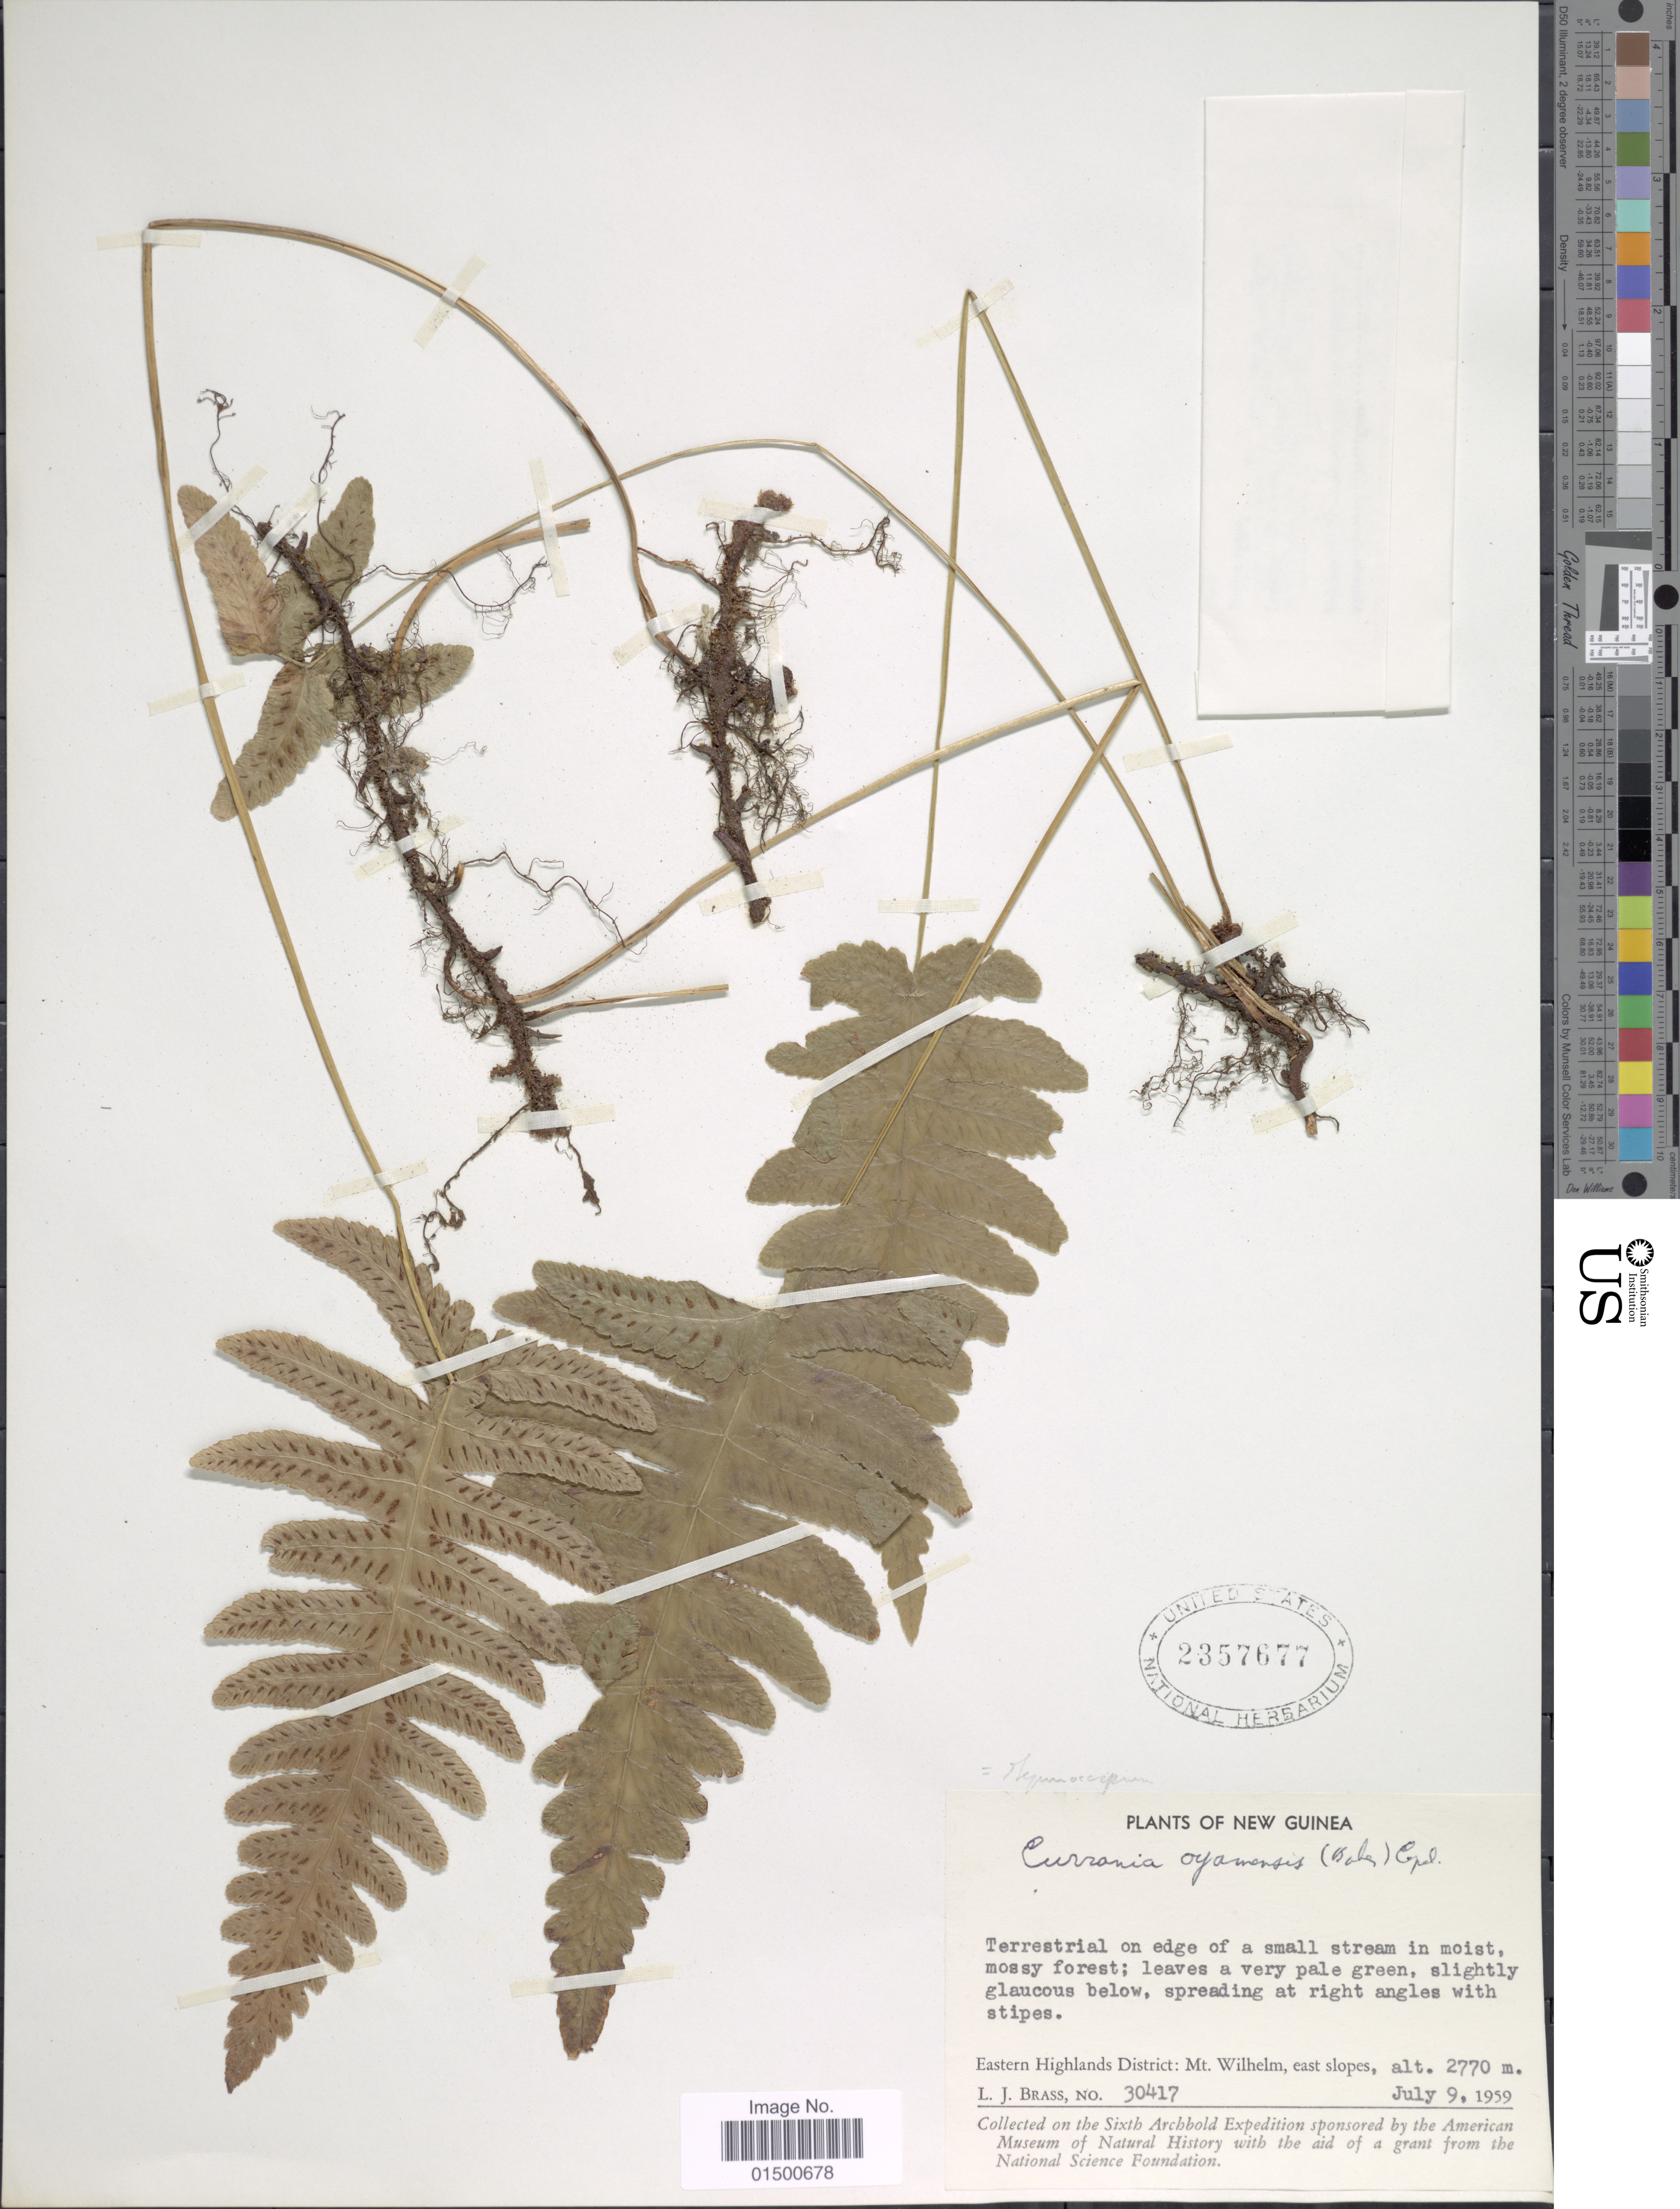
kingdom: Plantae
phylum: Tracheophyta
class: Polypodiopsida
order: Polypodiales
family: Cystopteridaceae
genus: Gymnocarpium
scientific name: Gymnocarpium oyamense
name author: (Baker) Ching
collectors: L. J. Brass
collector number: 30417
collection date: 1959-07-09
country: Papua New Guinea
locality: Eastern Highlands District: Mt. wilhelm, east slopes, New Guinea.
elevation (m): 2770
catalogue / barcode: US 2357677